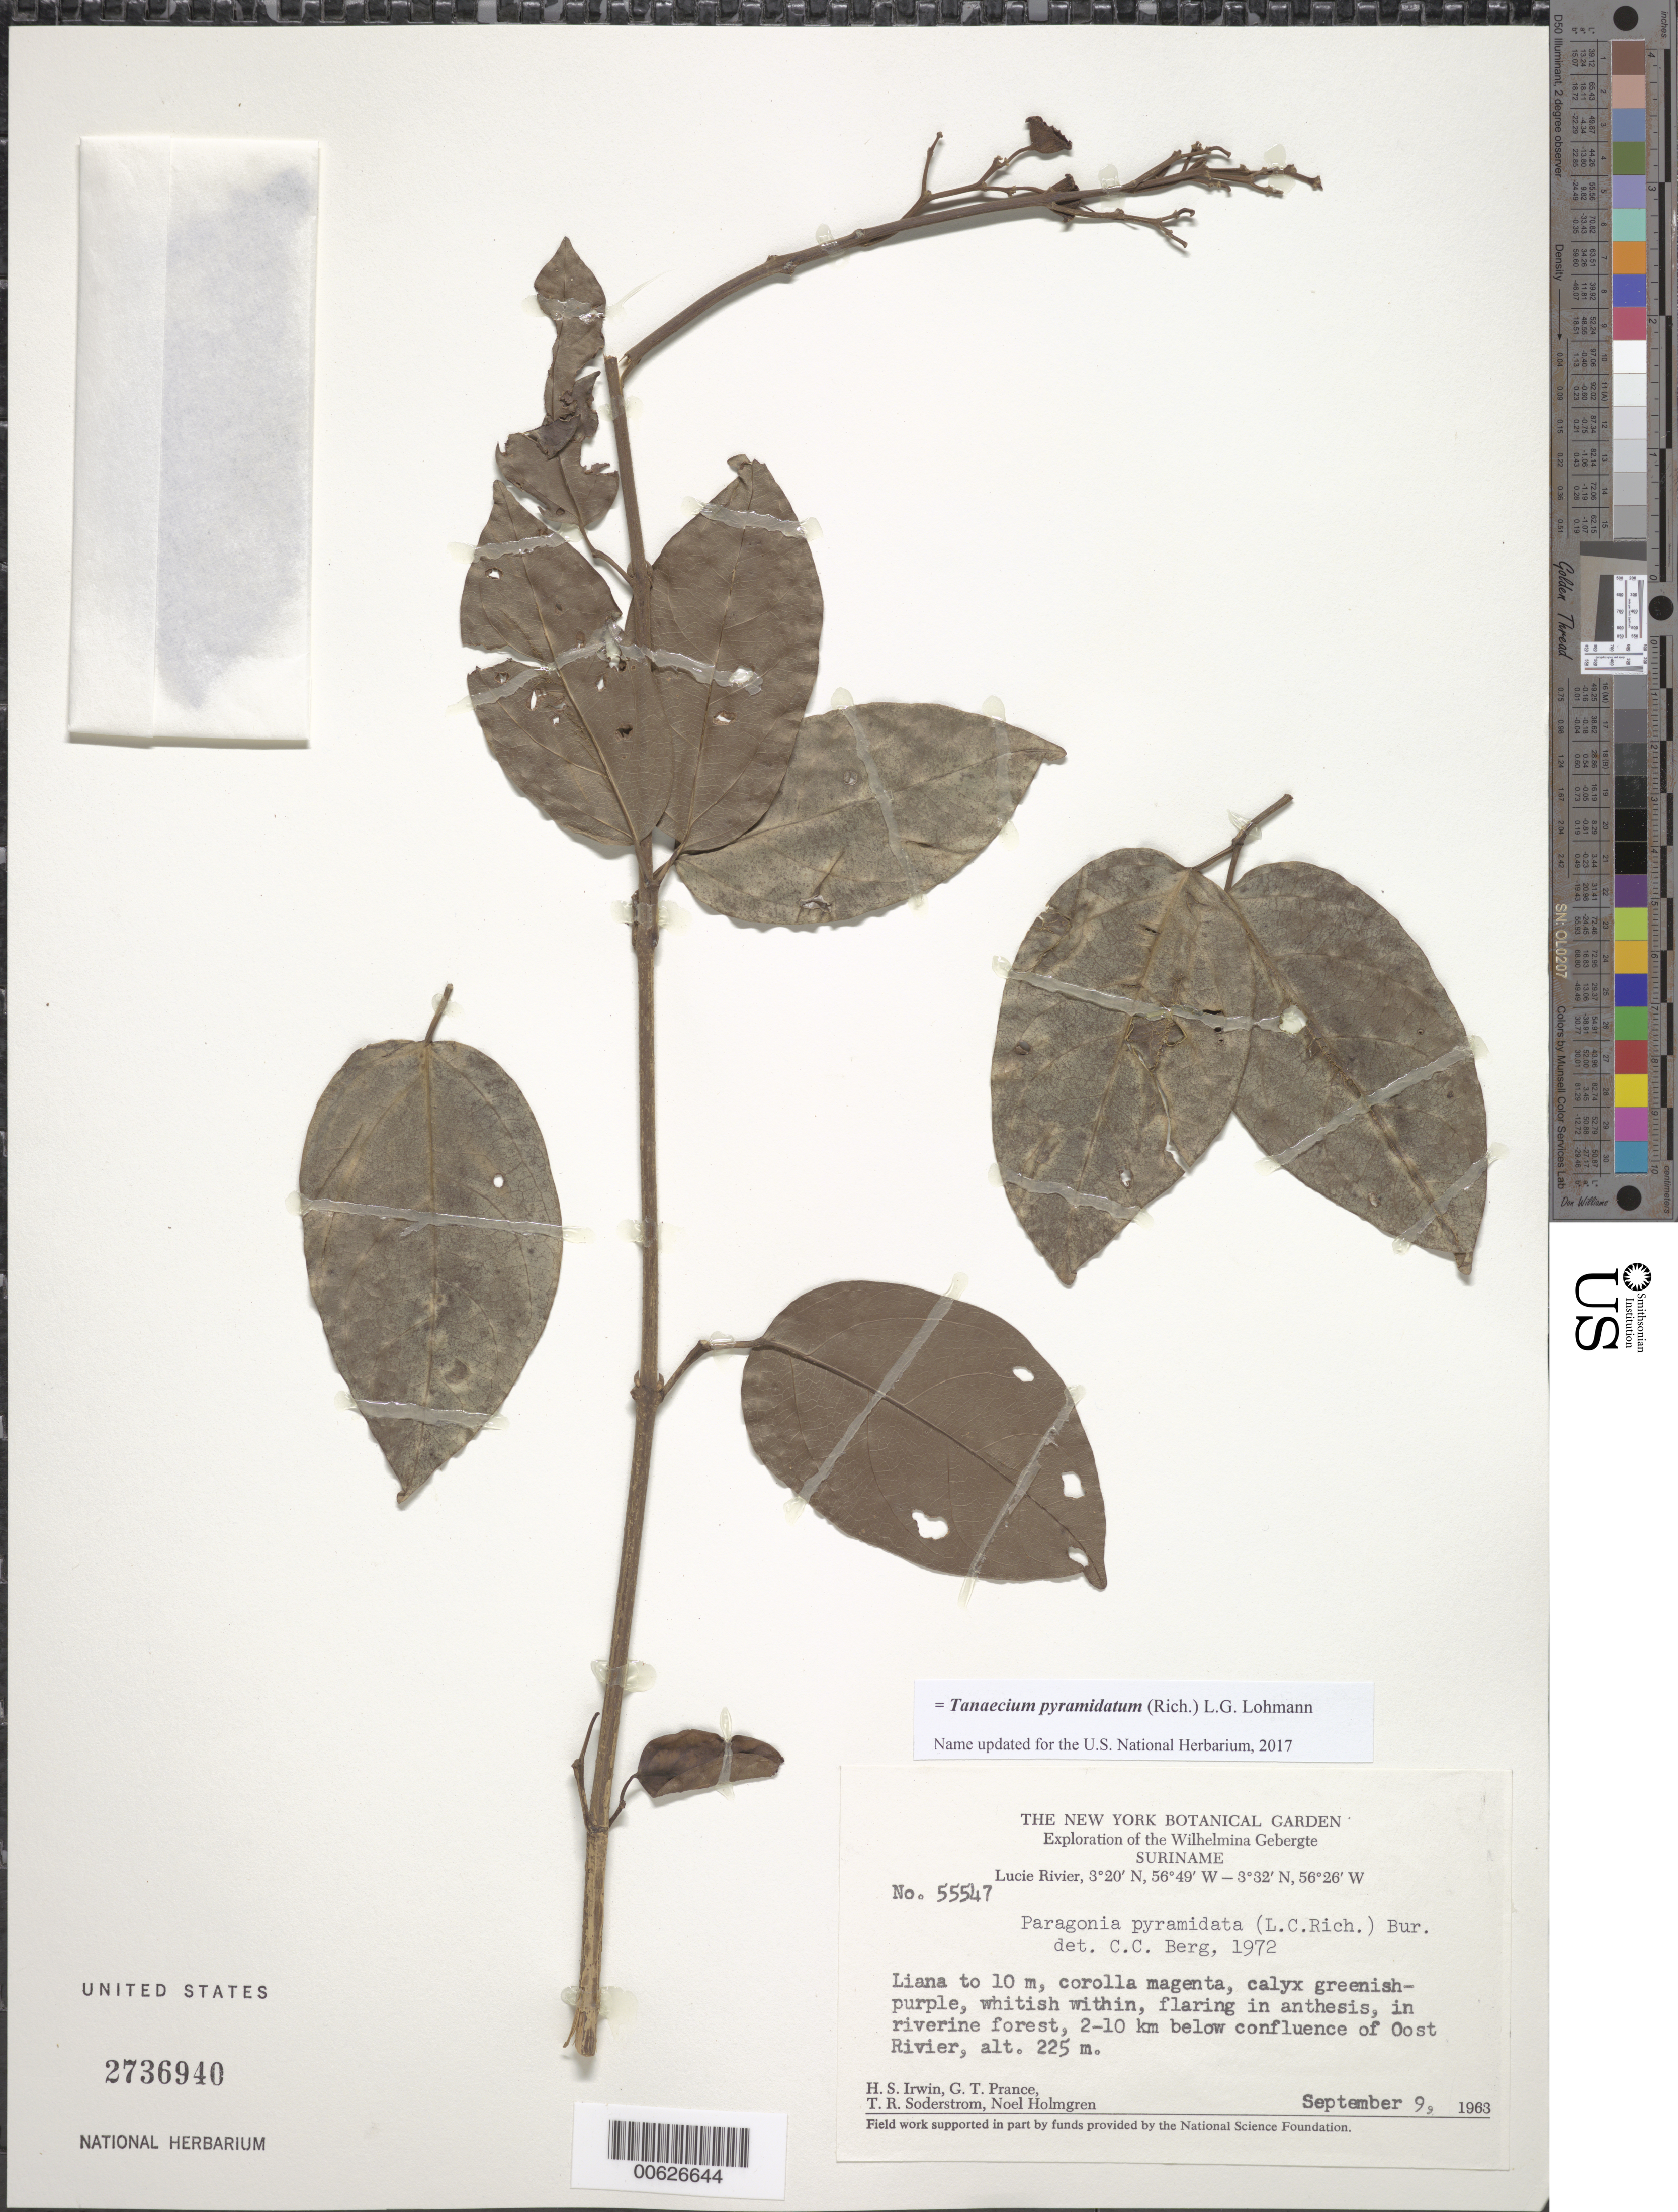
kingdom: Plantae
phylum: Tracheophyta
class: Magnoliopsida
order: Lamiales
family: Bignoniaceae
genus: Tanaecium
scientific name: Tanaecium pyramidatum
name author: (Rich.) L.G. Lohmann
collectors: H. Irwin, G. T. Prance, T. R. Soderstrom & N. H. Holmgren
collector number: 55547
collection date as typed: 9-Sep-63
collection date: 1963-09-09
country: Suriname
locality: Lucie R., 2-10 km below confl. with Oost R., Wilhelmina Gebergte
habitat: Riverine forest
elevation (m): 225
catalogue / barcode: US 2736940